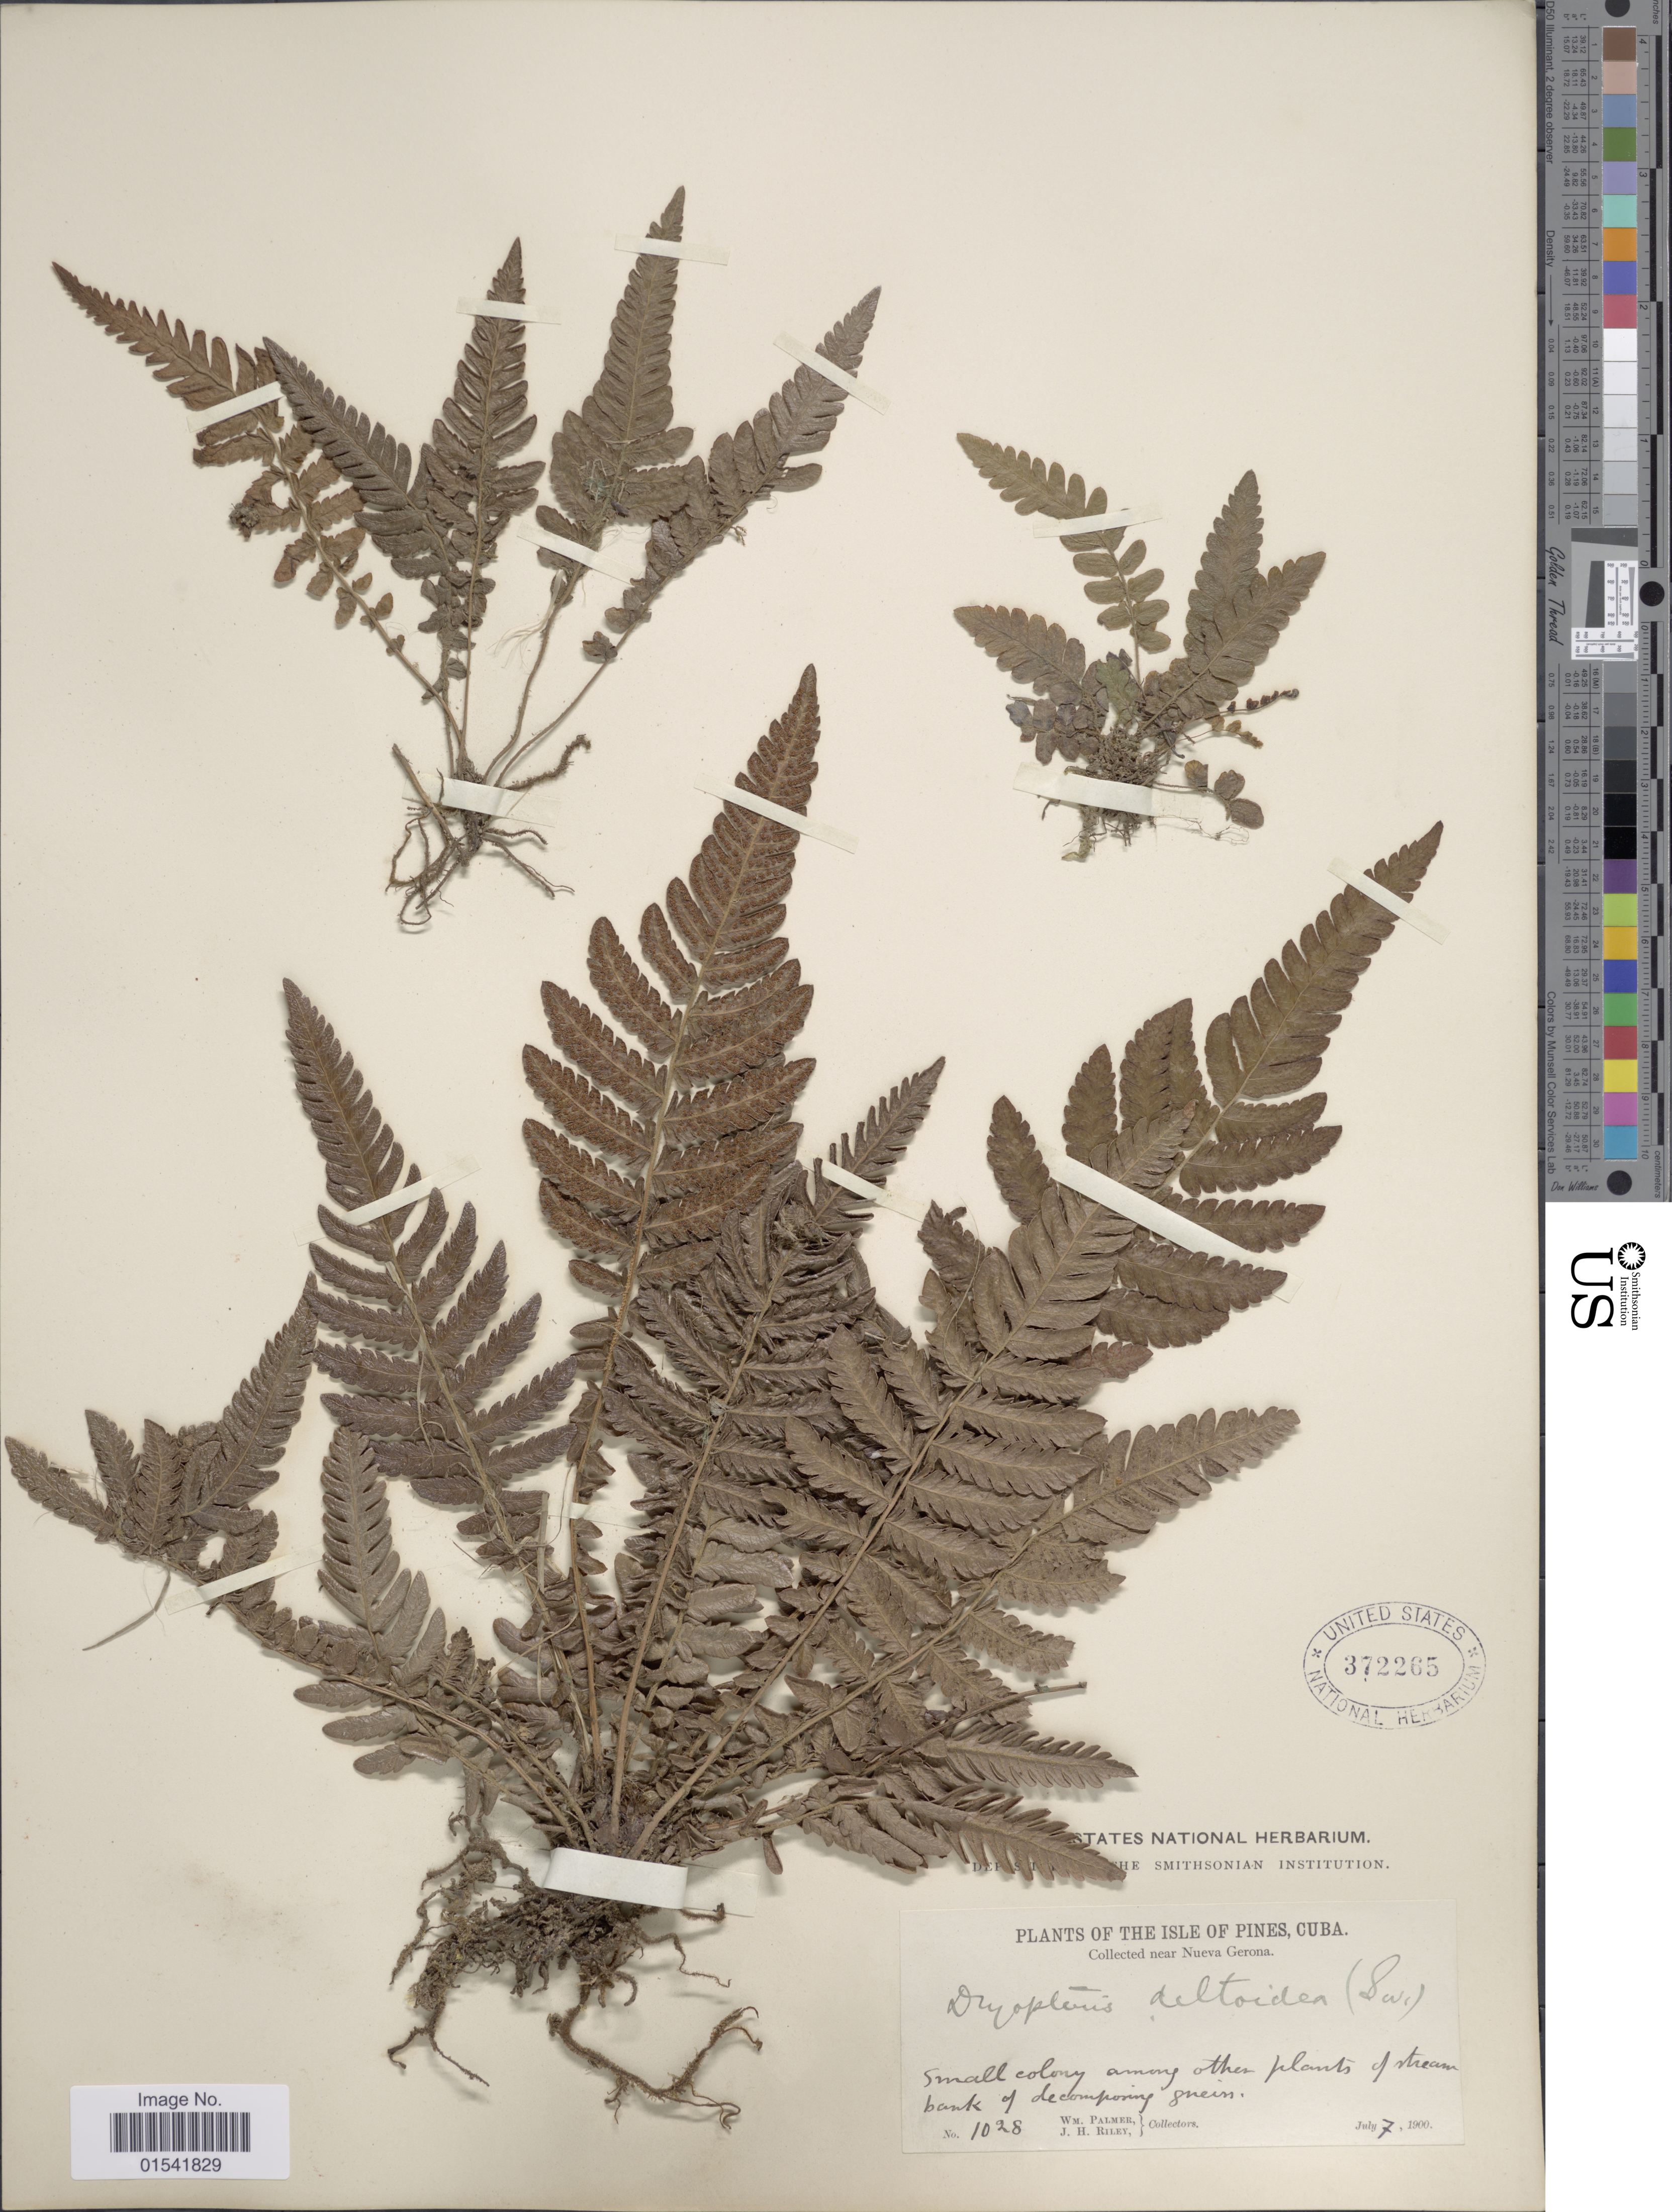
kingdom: Plantae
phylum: Tracheophyta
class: Polypodiopsida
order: Polypodiales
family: Thelypteridaceae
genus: Steiropteris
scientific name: Steiropteris deltoidea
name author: (Sw.) Pic. Serm.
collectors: W. Palmer & J. H. Riley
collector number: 1028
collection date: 1900-07-07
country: Cuba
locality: Isle of Pines, near Nueva Gerona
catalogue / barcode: US 372265